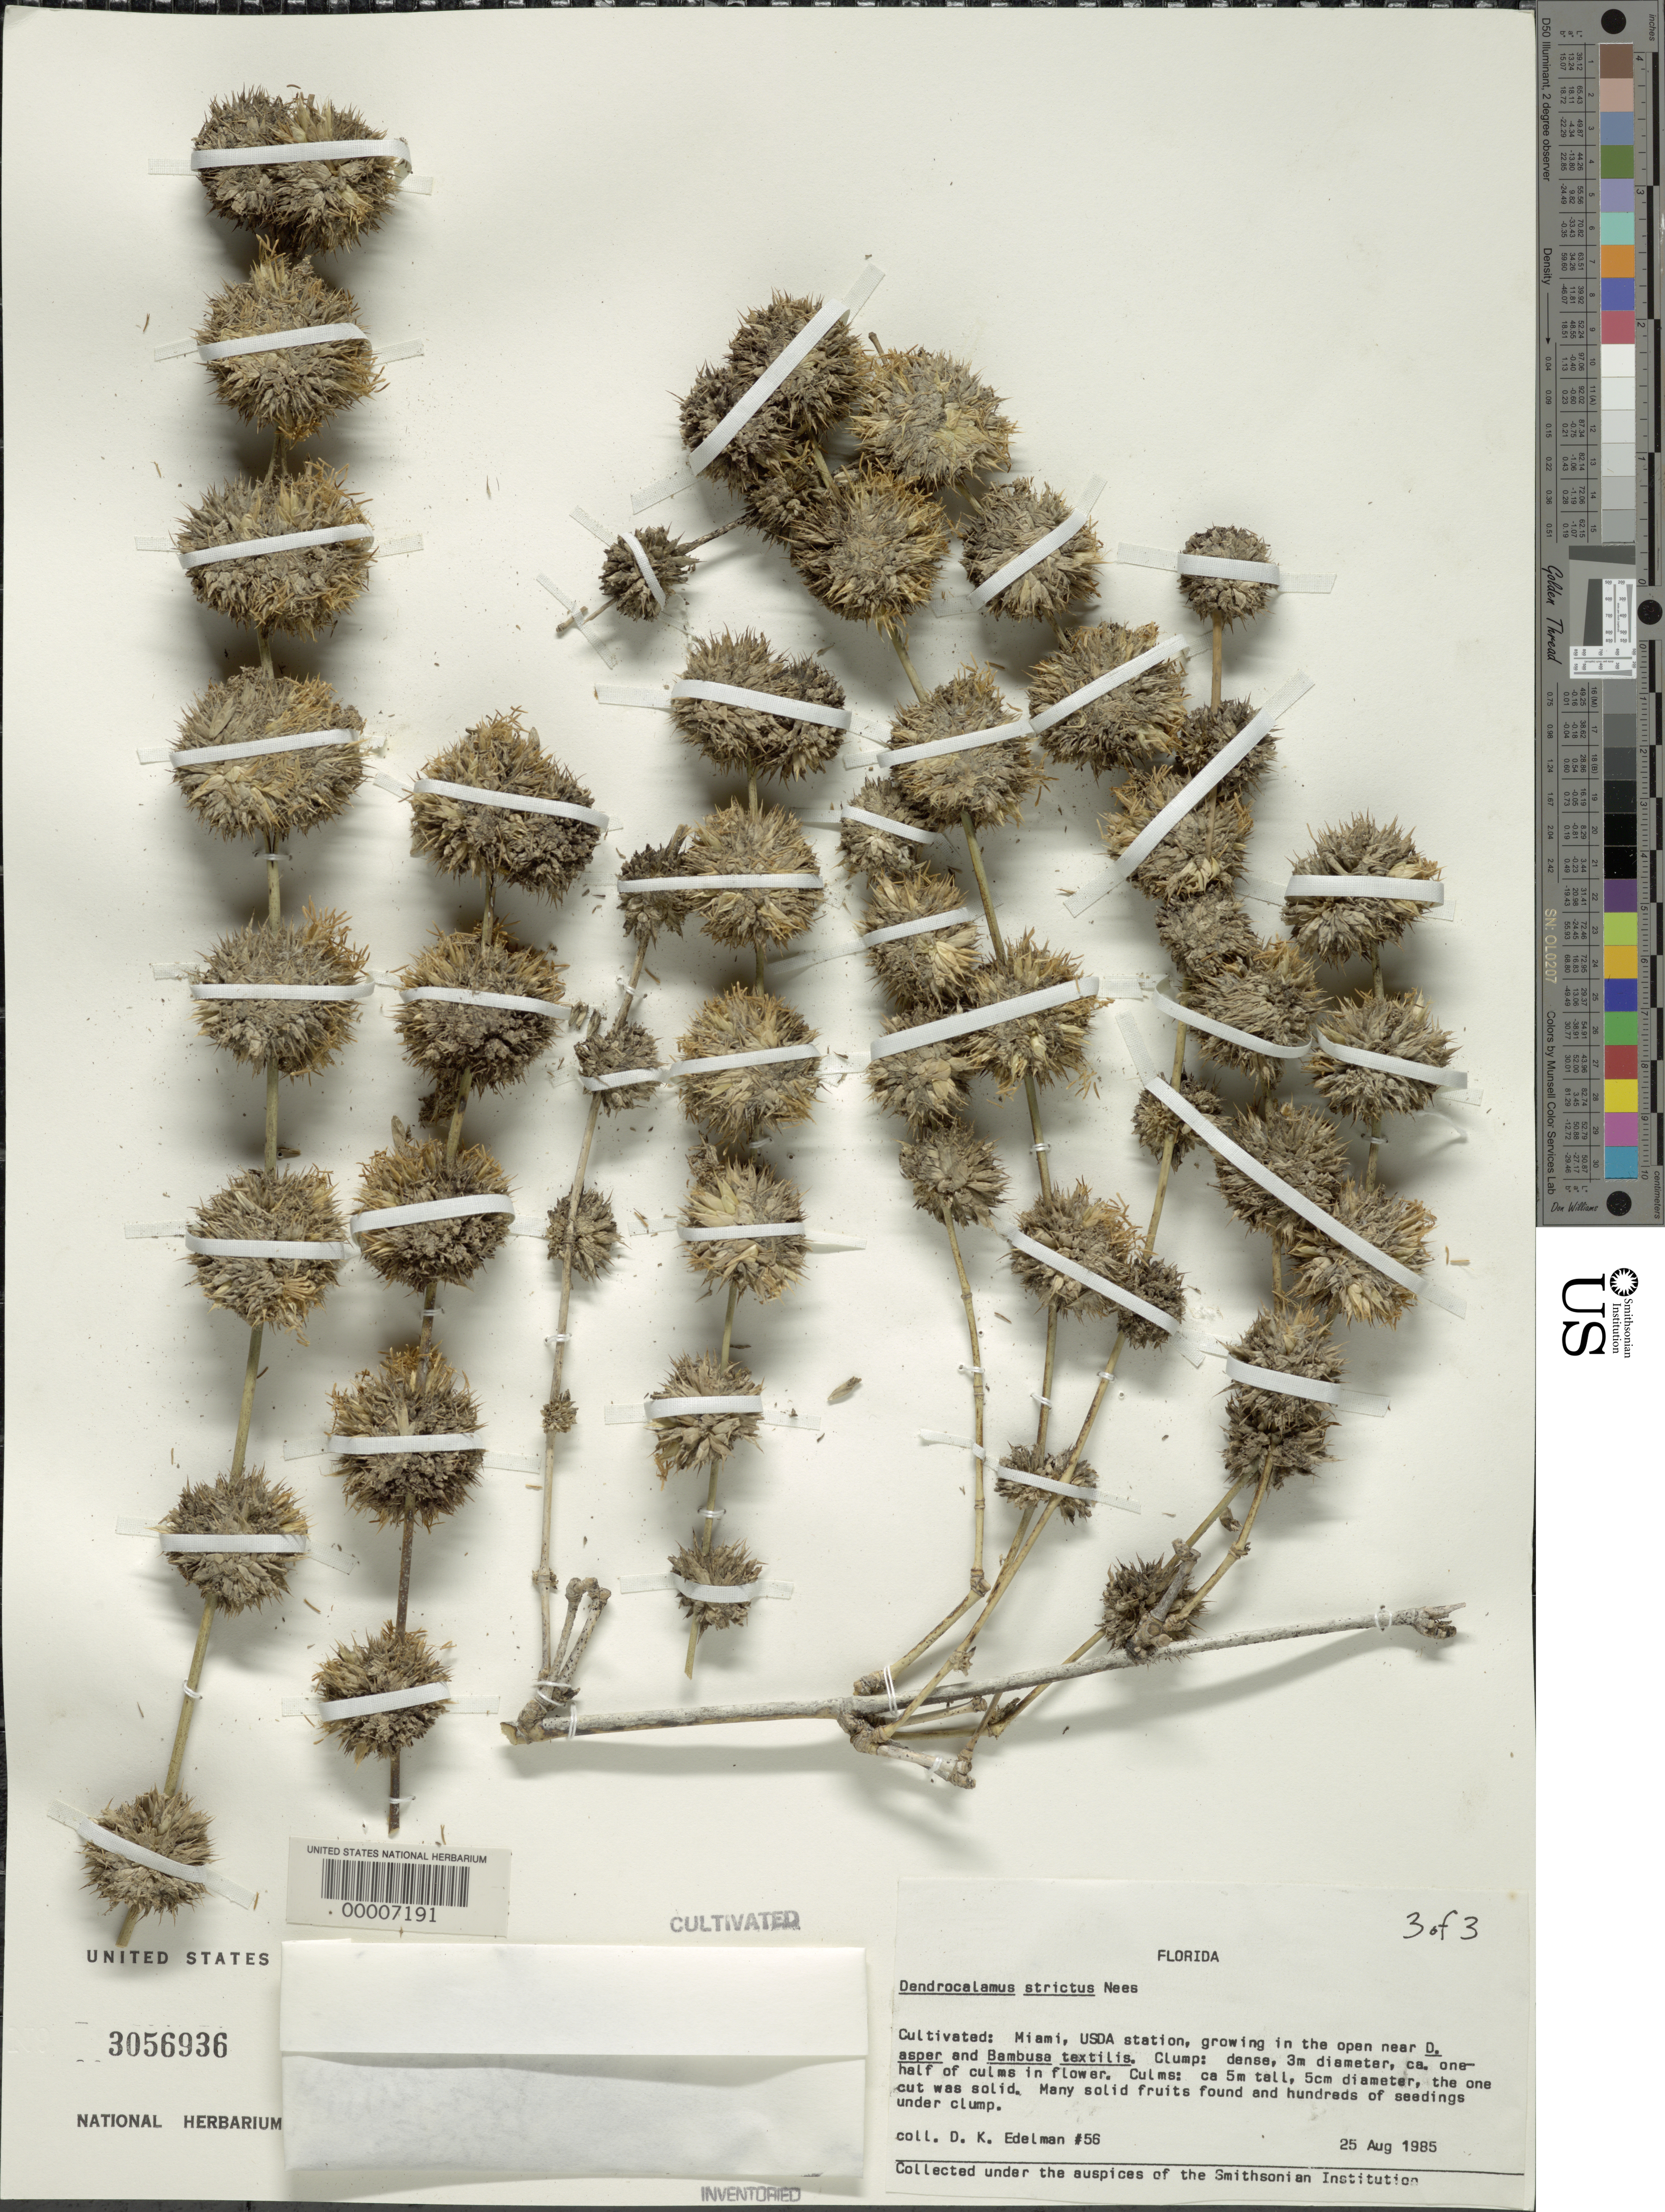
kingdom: Plantae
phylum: Tracheophyta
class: Liliopsida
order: Poales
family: Poaceae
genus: Dendrocalamus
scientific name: Dendrocalamus strictus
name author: (Roxb.) Nees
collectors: D. Edelman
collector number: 56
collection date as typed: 25 Aug 1985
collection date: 1985-08-25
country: United States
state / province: Florida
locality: Miami, usda station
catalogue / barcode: US 3056936